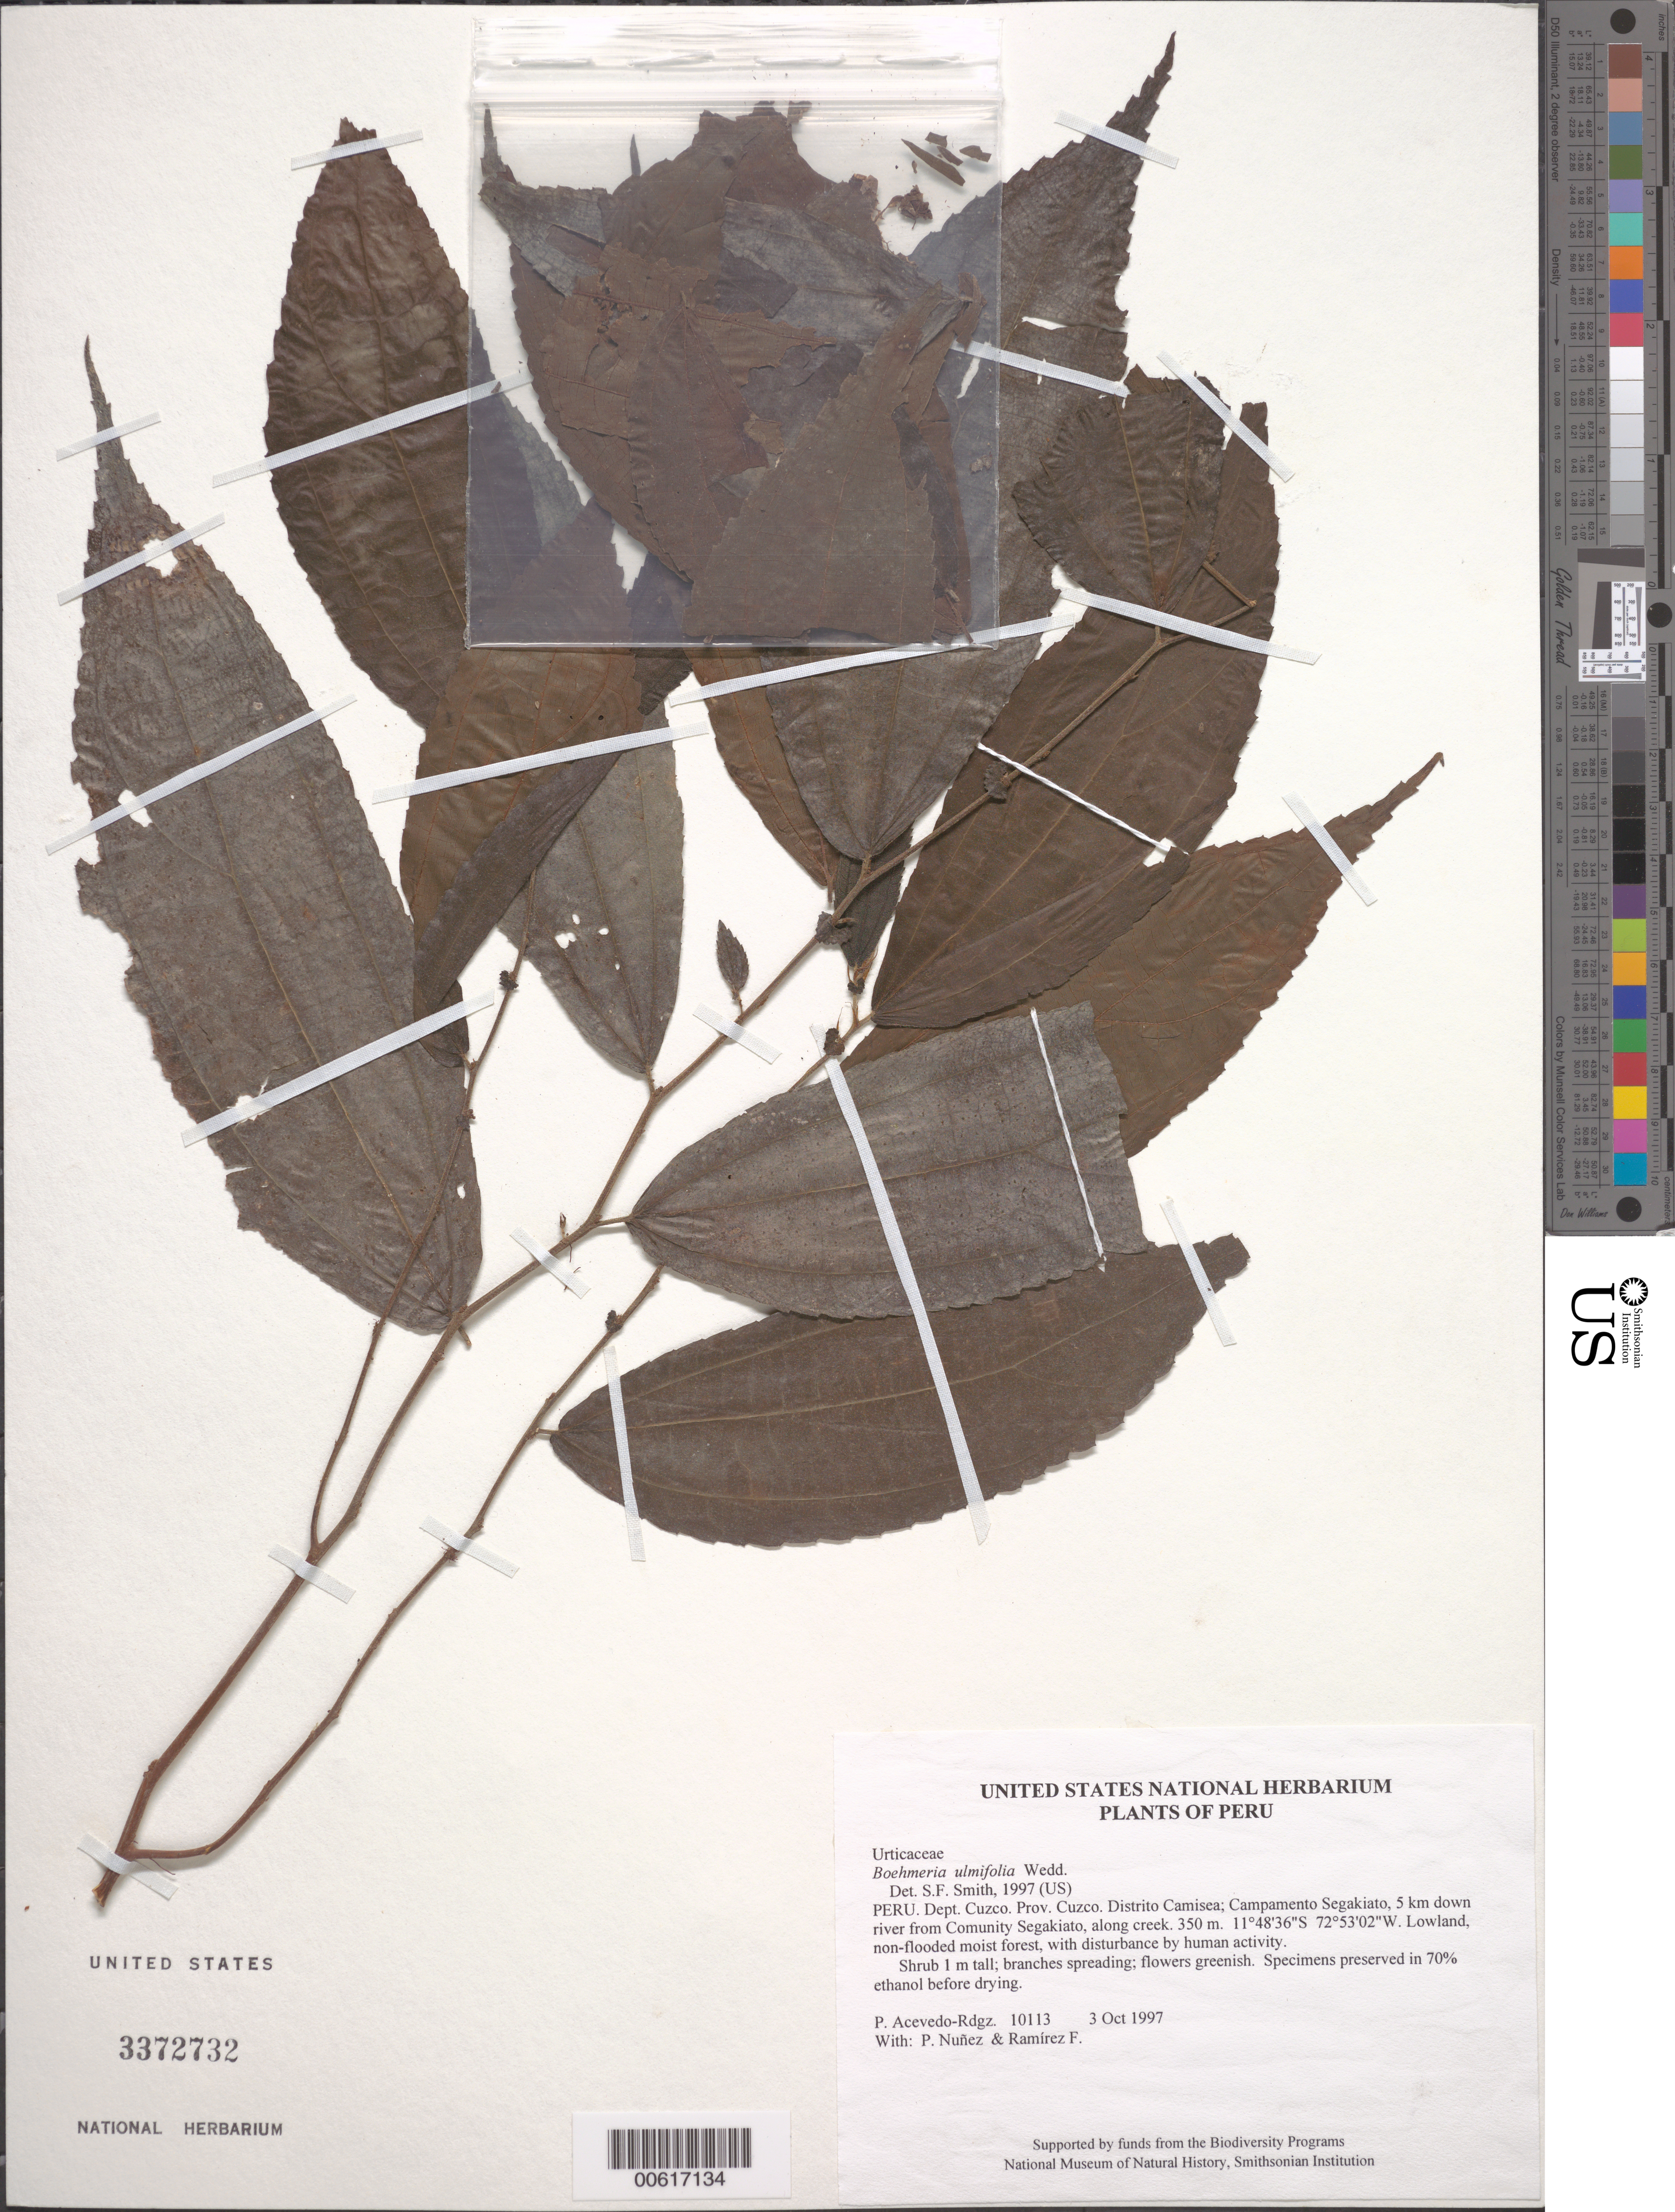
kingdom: Plantae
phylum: Tracheophyta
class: Magnoliopsida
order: Rosales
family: Urticaceae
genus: Boehmeria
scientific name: Boehmeria ulmifolia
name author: Wedd.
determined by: Smith, Stephen F., (US), NMNH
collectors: P. Acevedo-Rodr., P. Nuñez V. & F. Ramirez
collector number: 10113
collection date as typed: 03 Oct 1997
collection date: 1997-10-03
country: Peru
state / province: Cusco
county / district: Cusco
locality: Distrito Camisea; Campamento Segakiato, 5 km down river from Comunity Segakiato, along creek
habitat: Lowland, non-flooded moist forest, with disturbance by human activity.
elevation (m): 350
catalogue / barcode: US 3372732